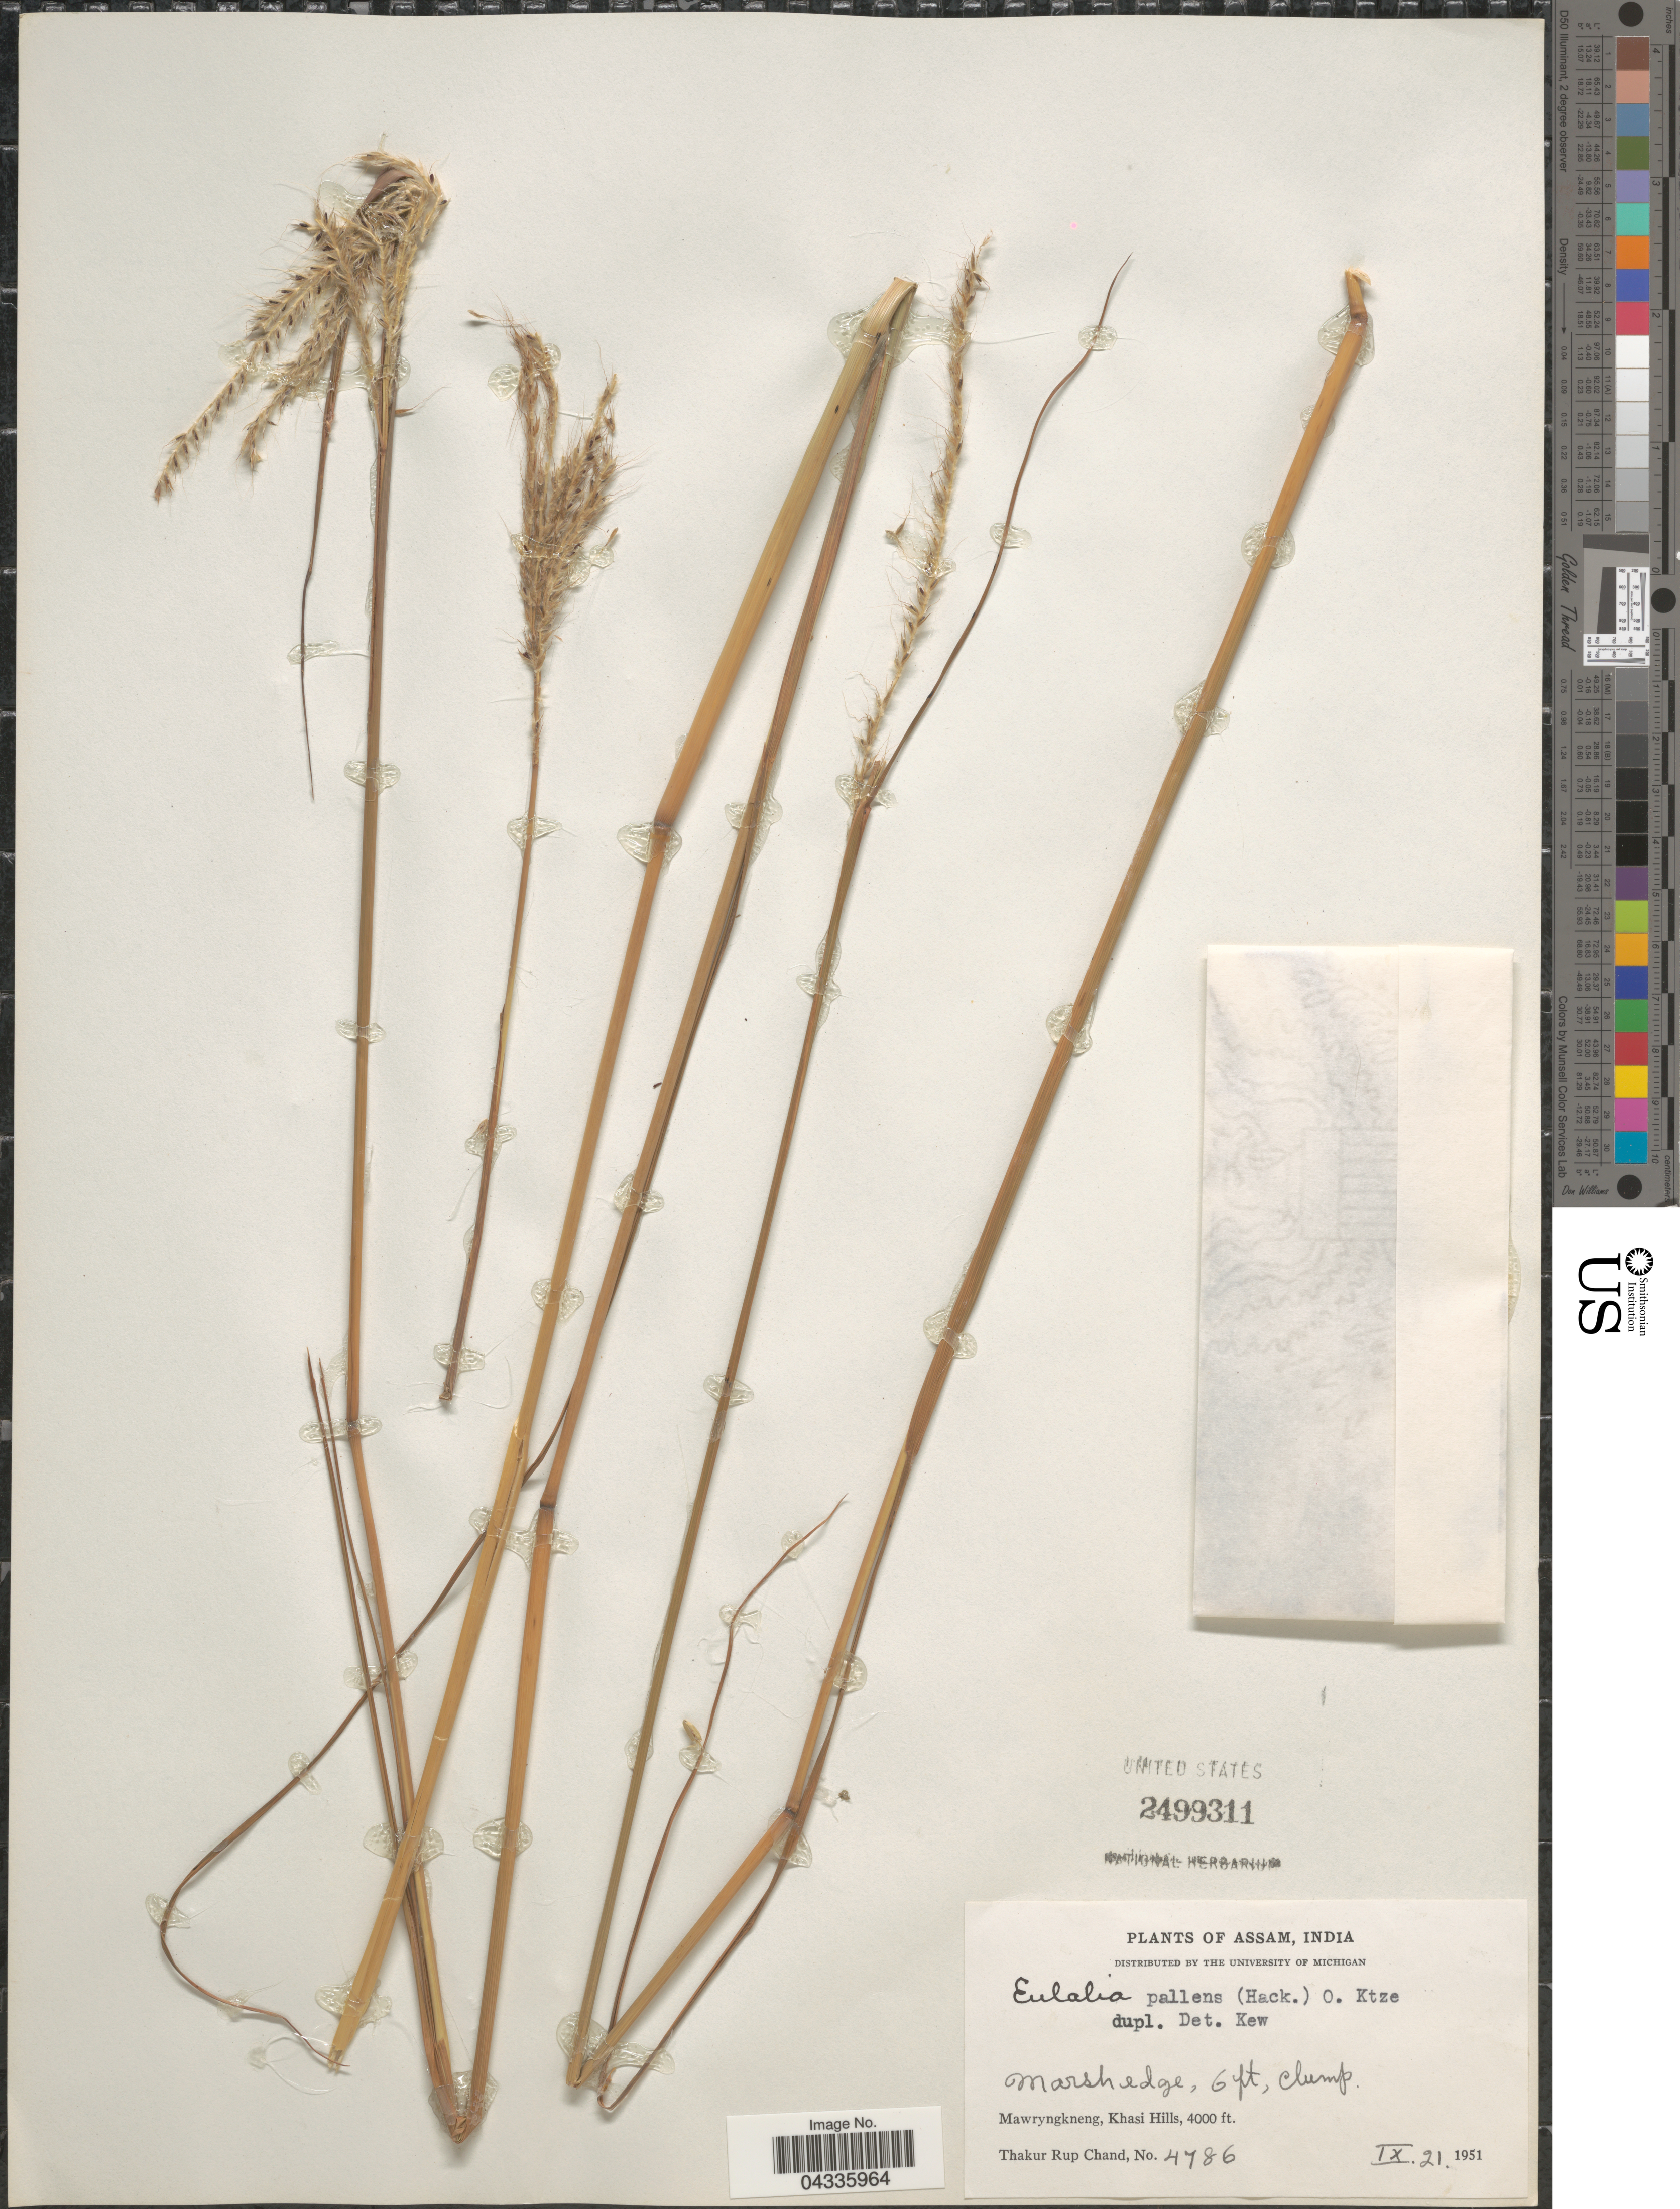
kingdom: Plantae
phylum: Tracheophyta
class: Liliopsida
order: Poales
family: Poaceae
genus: Eulalia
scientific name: Eulalia pallens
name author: (Hack.) Kuntze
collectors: T. R. Chand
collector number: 4786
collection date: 1951-09-21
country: India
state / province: Meghalaya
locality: Mawryngkneng, Khasi Hills.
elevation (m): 1219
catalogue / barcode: US 2499311